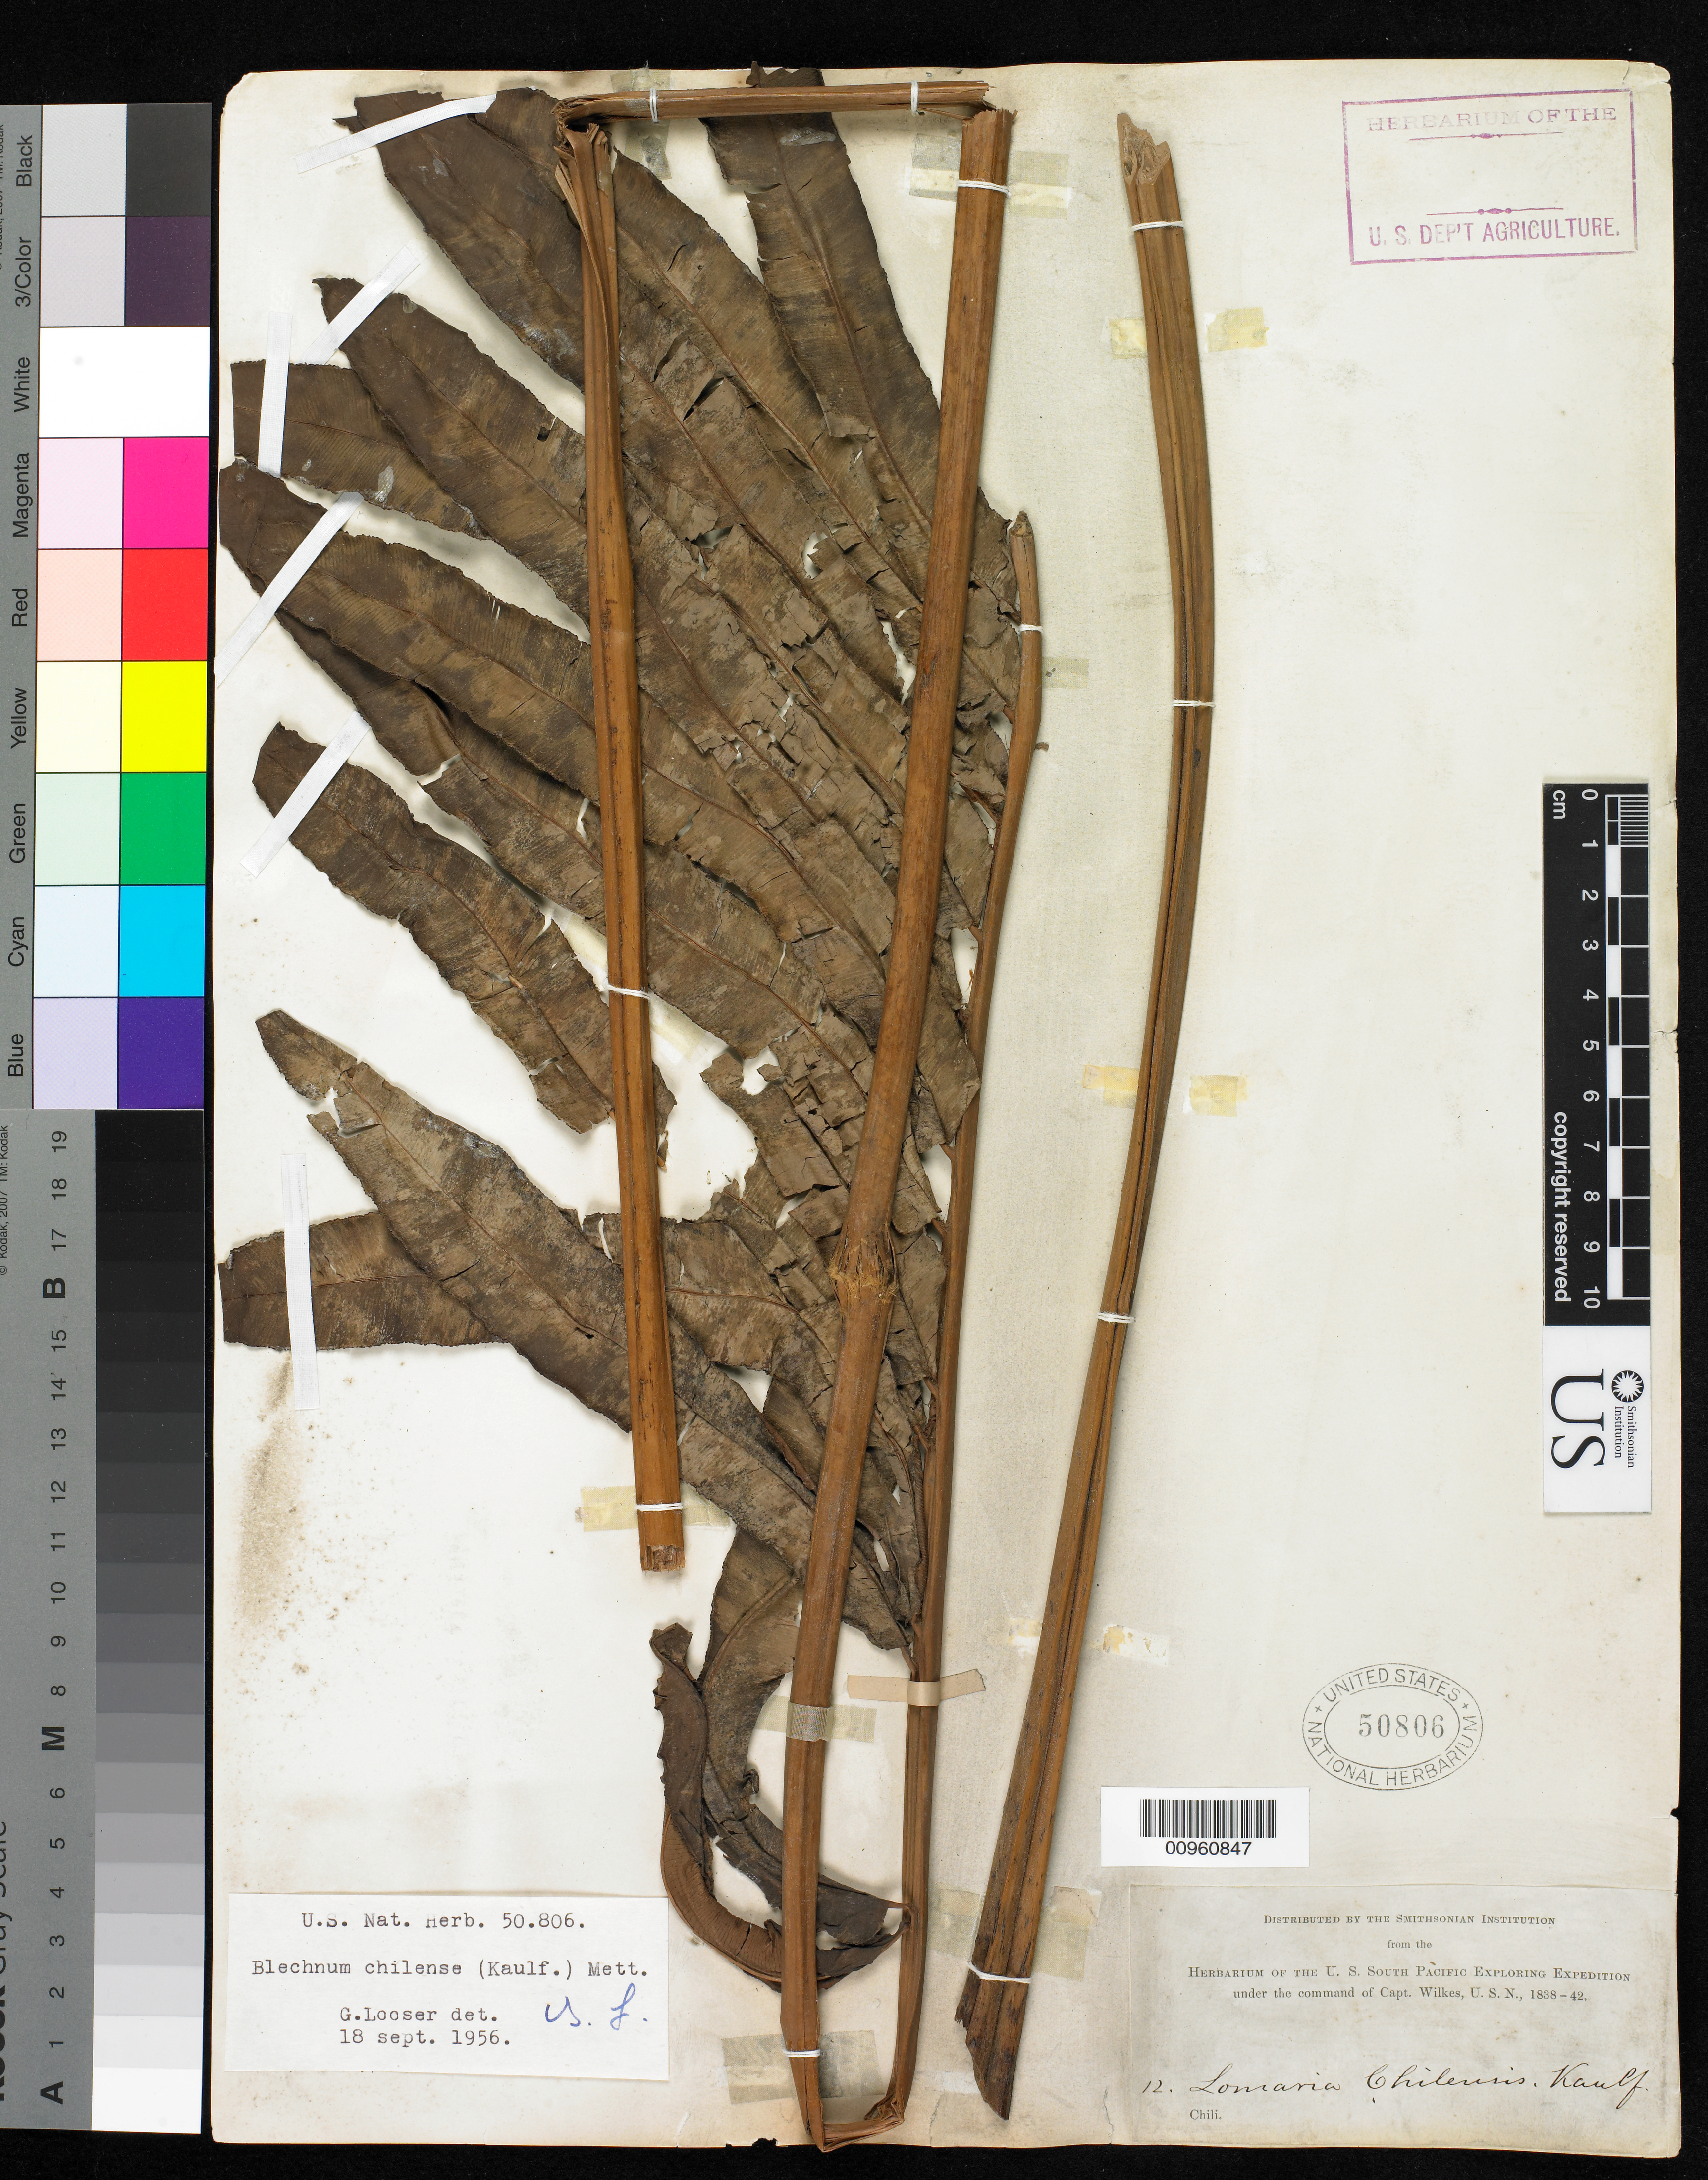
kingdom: Plantae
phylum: Tracheophyta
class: Polypodiopsida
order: Polypodiales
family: Blechnaceae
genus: Blechnum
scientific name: Blechnum cordatum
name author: (Desv.) Hieron.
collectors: Wilkes Explor. Exped.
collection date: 1838/1842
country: Chile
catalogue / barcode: US 50806